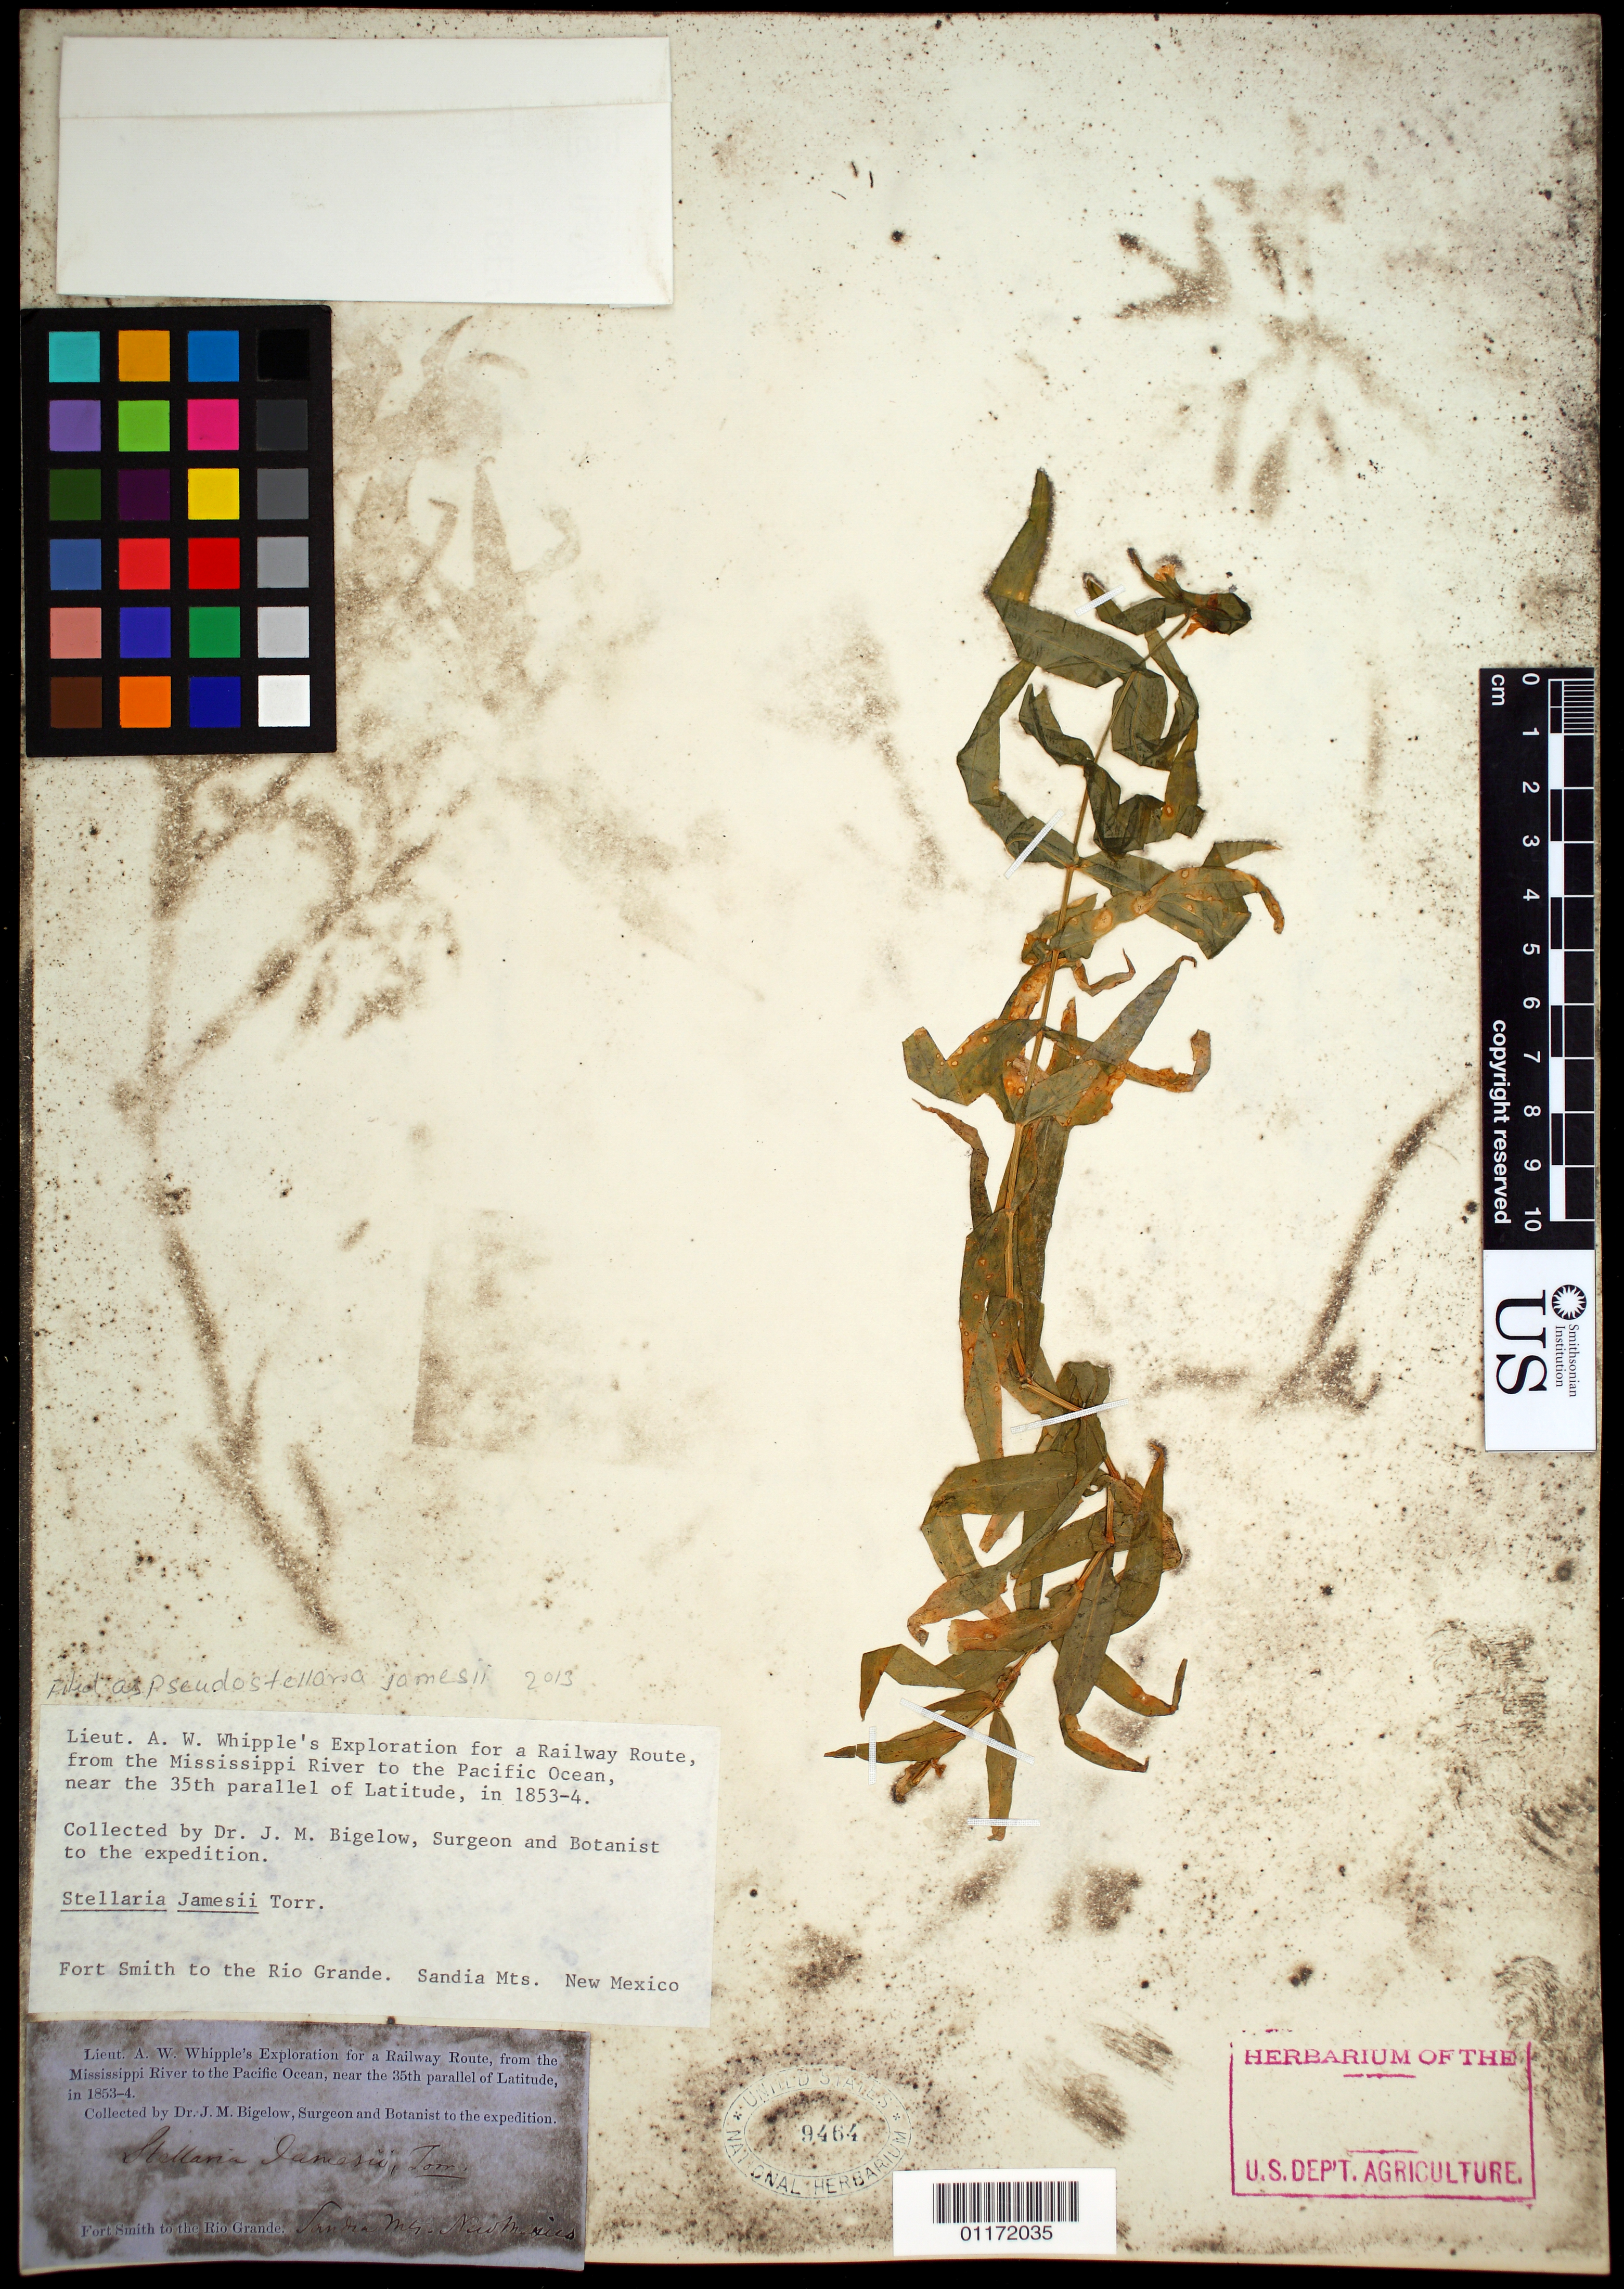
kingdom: Plantae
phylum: Tracheophyta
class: Magnoliopsida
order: Caryophyllales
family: Caryophyllaceae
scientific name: Torreyostellaria jamesiana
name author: (Torr.) Gang Yao et al.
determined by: Strong, M. T., (US), Smithsonian Institution - National Museum of Natural History (UNITED STATES)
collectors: J. M. Bigelow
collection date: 1853/1854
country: United States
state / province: New Mexico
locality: Fort Smith to the Rio Grande, Sandia Mts.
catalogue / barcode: US 9464